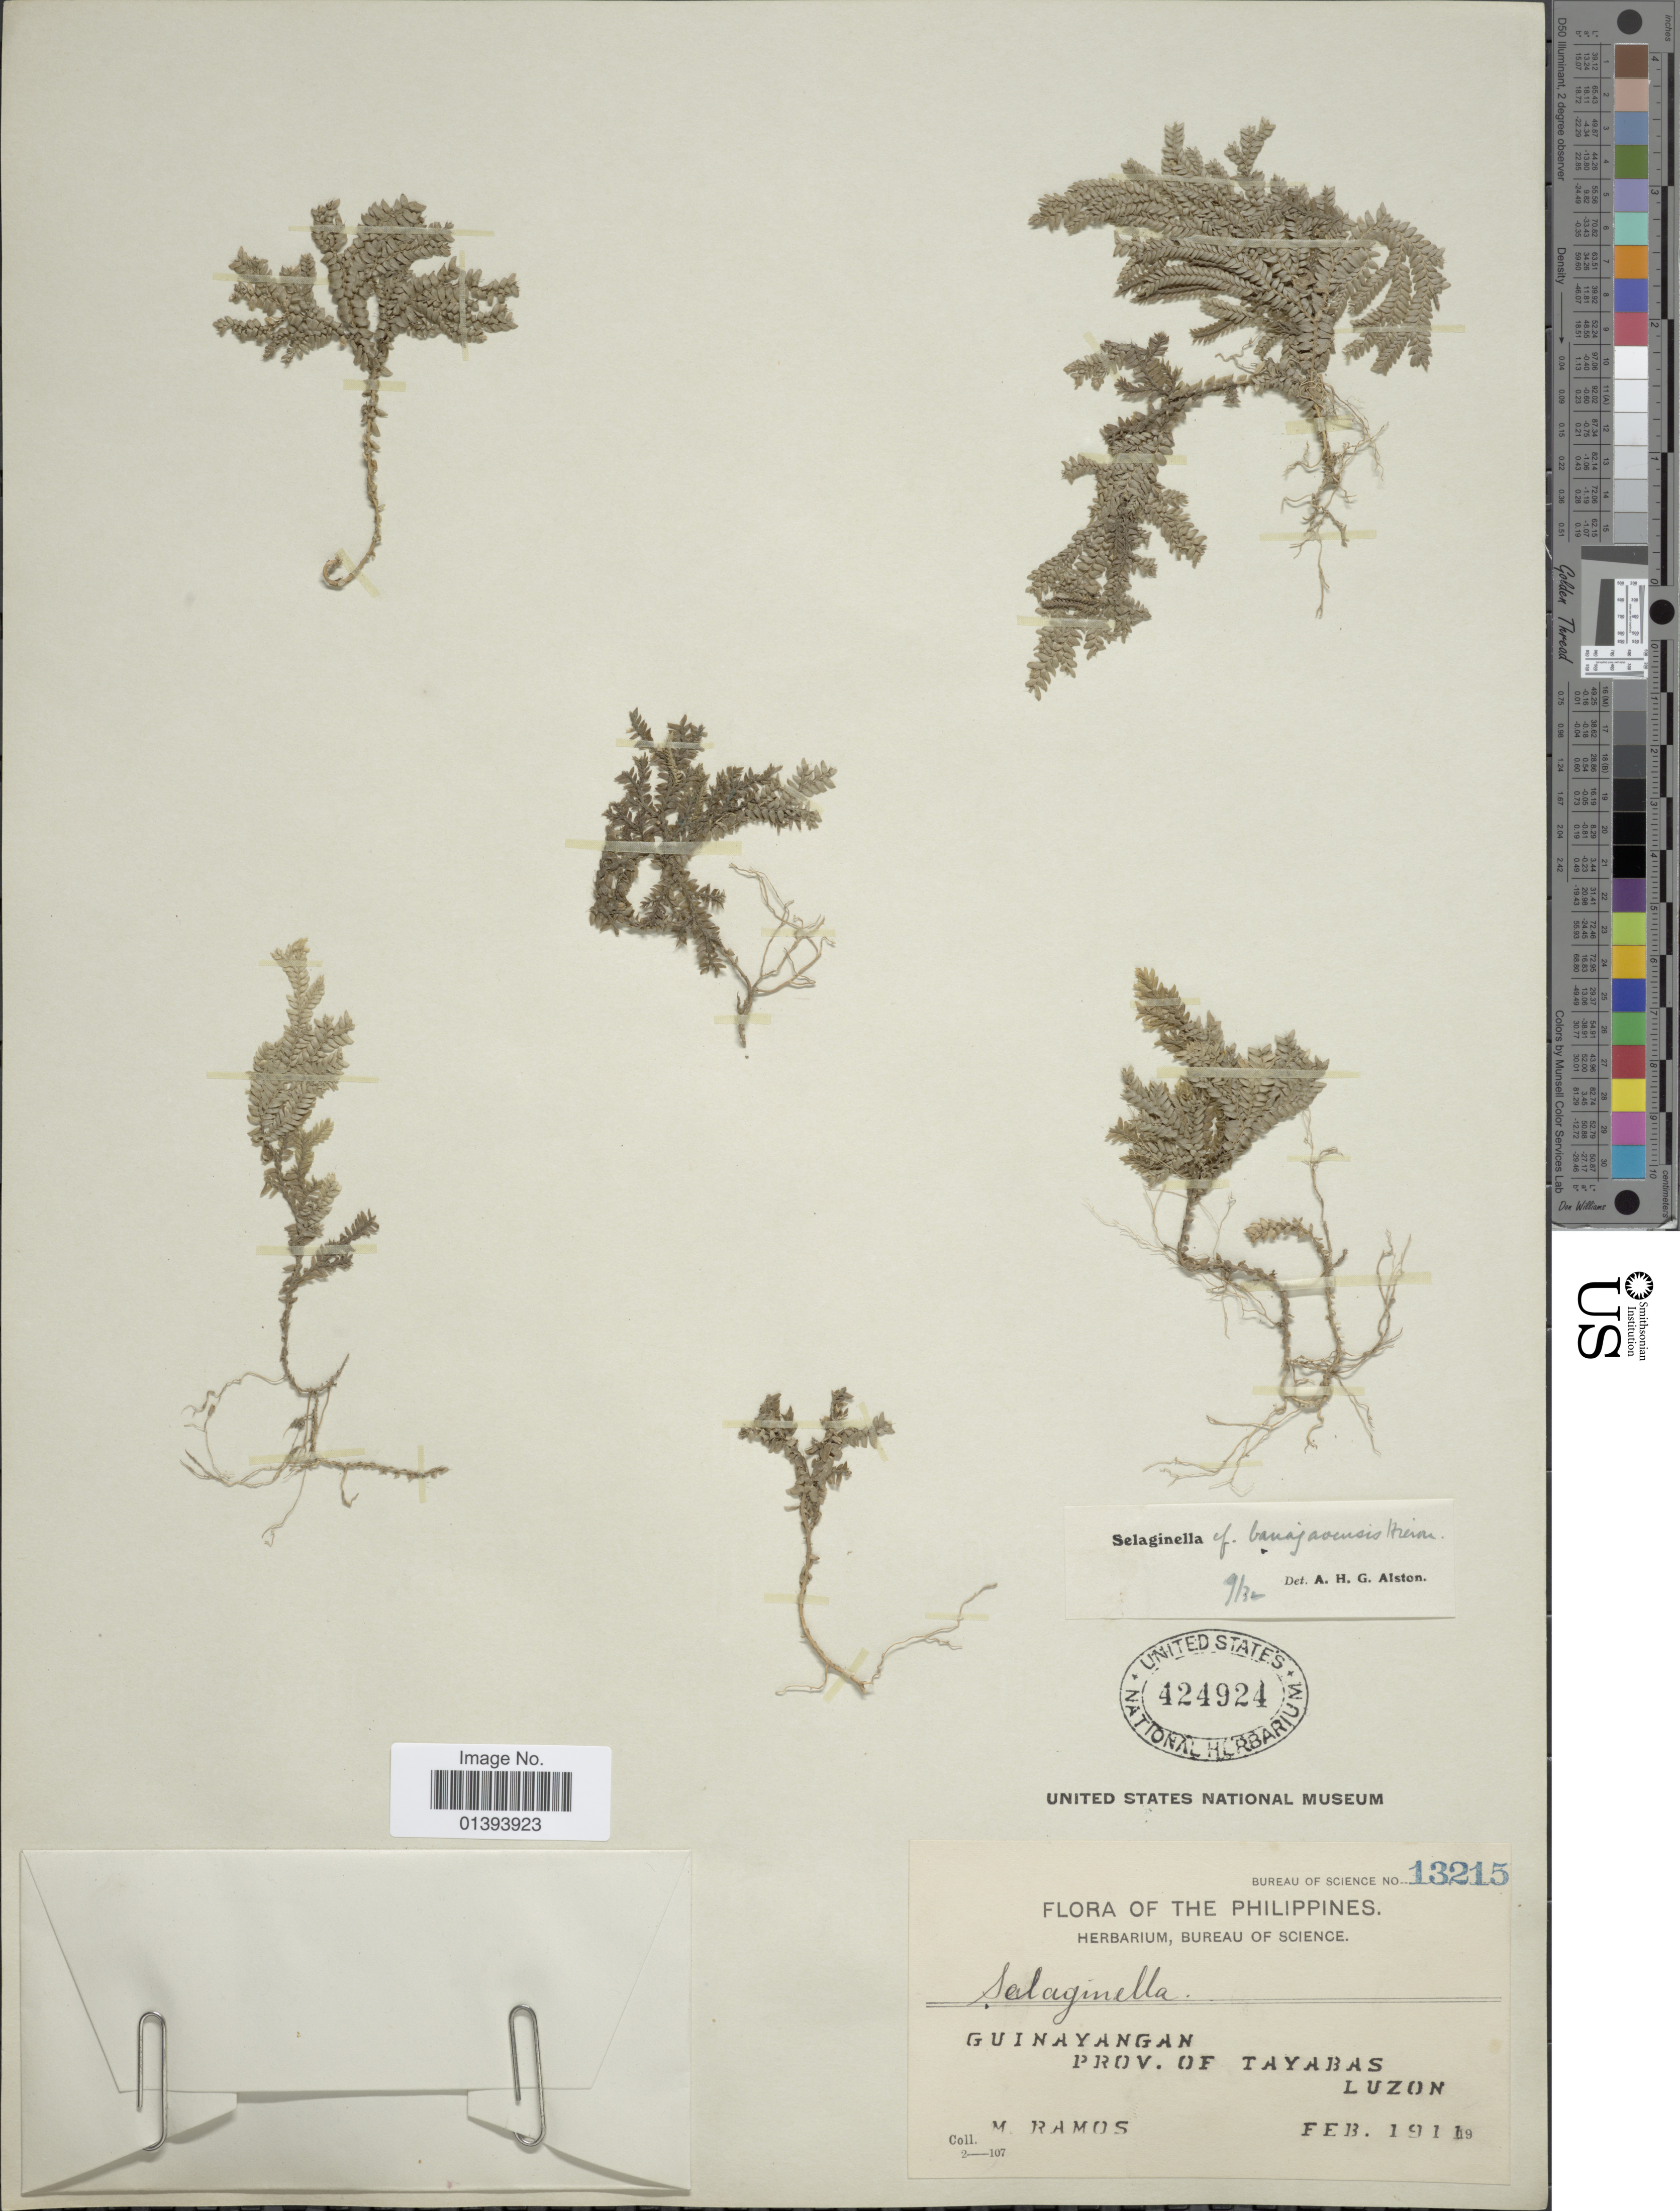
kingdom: Plantae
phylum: Tracheophyta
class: Lycopodiopsida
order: Selaginellales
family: Selaginellaceae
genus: Selaginella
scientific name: Selaginella jagorii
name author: Warb.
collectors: M. Ramos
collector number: Bureau of Science 13215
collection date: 1911-02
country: Philippines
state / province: Central Luzon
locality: Guinayangan, prov. of Tayabas, Luzon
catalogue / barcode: US 424924